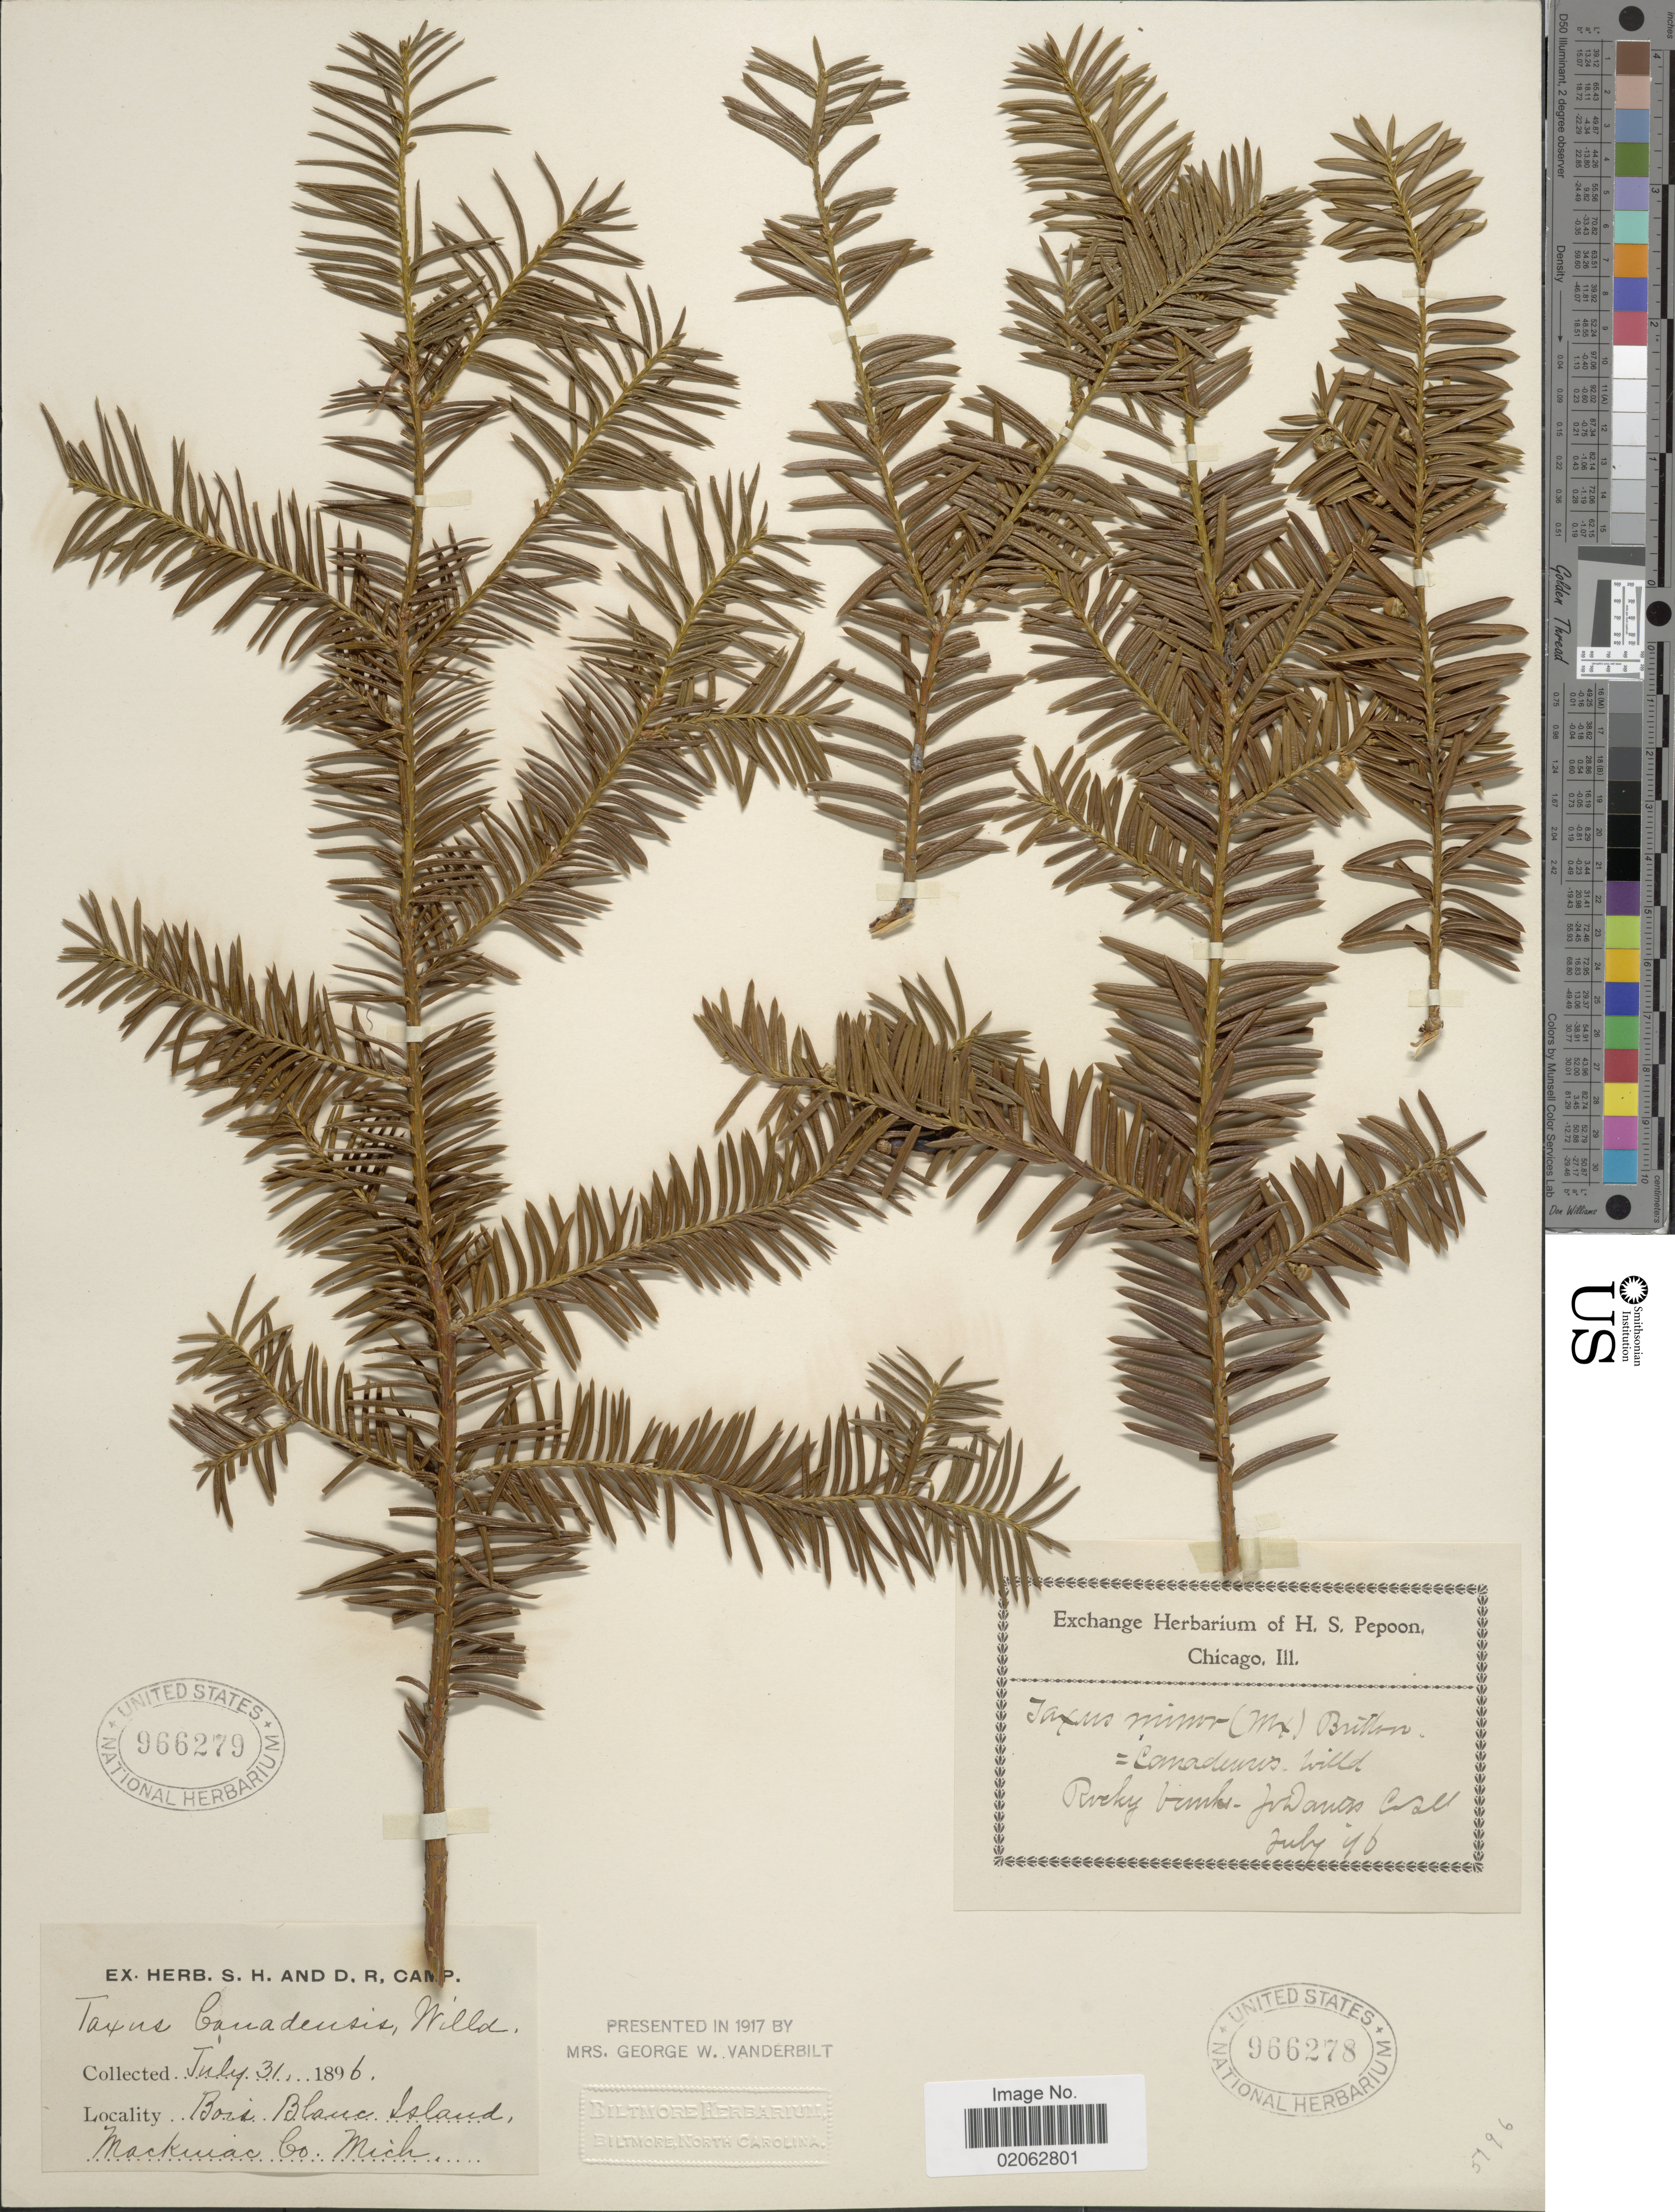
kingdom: Plantae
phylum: Tracheophyta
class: Pinopsida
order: Pinales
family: Taxaceae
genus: Taxus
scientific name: Taxus canadensis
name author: Marshall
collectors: ex herb. S. H and D. R. Camp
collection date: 1896-07-31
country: United States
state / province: Michigan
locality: Bois Blanc Island, Mackuiac Co., Mich.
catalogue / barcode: US 966279